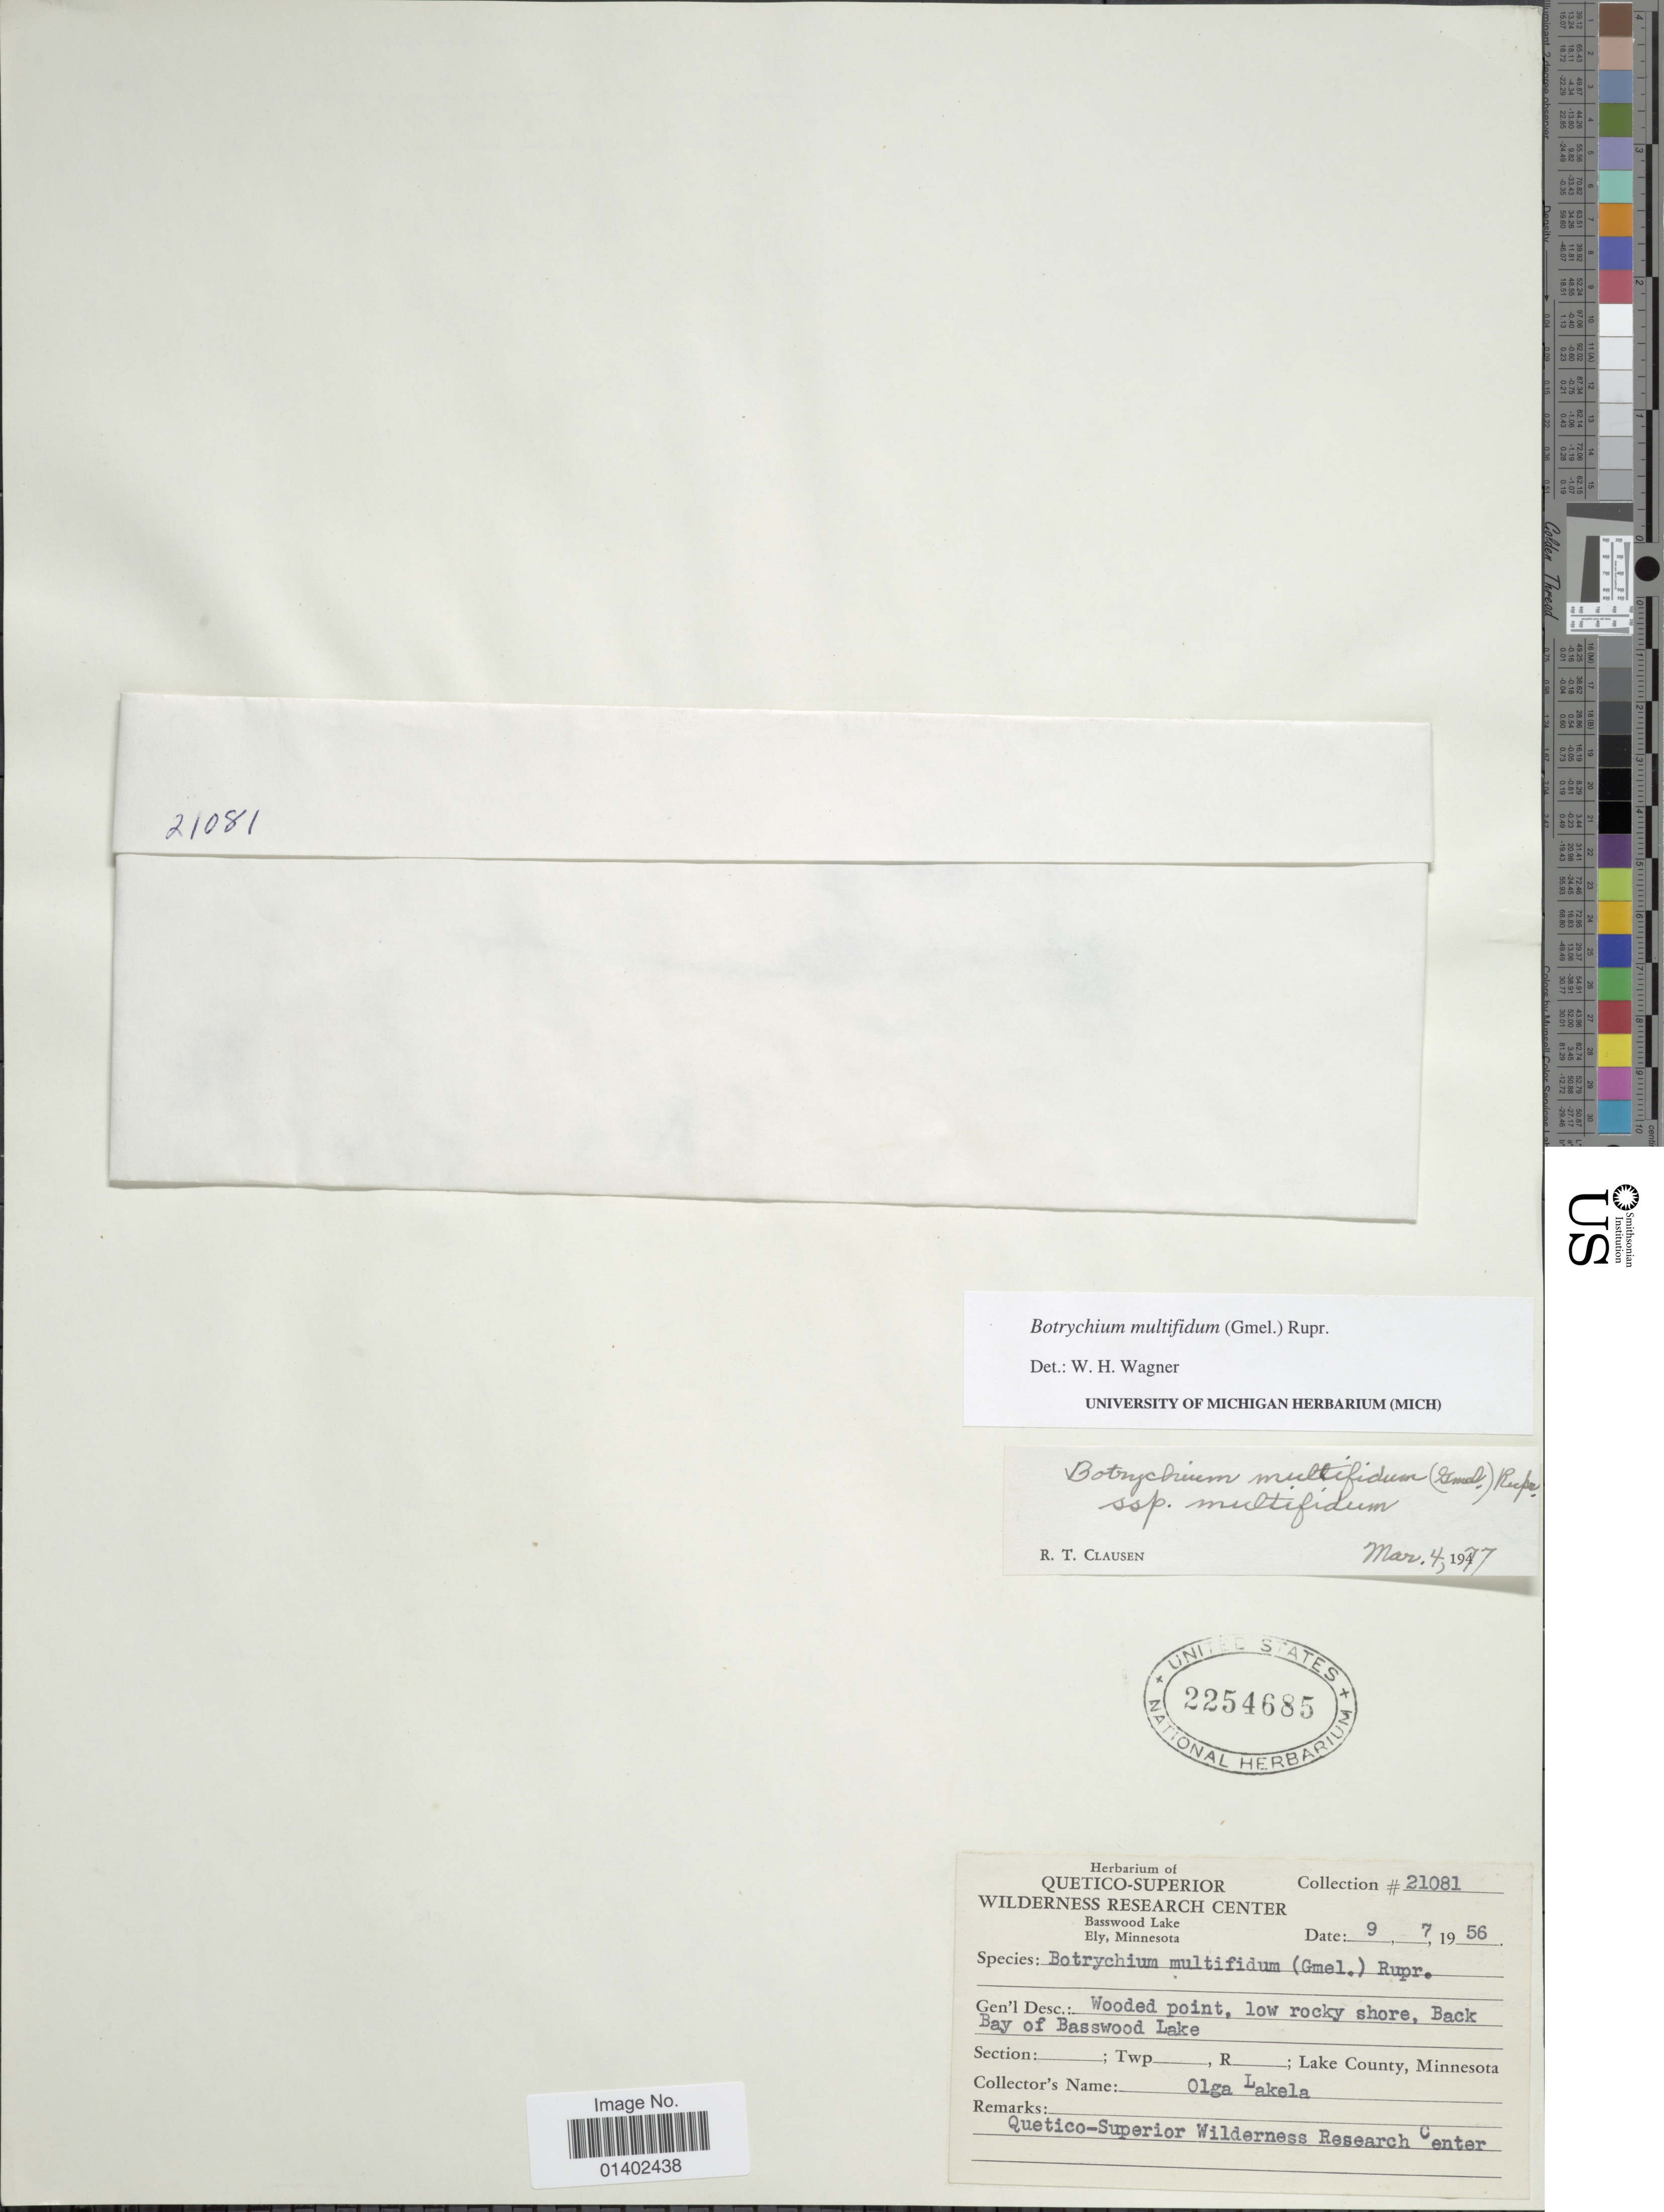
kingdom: Plantae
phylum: Tracheophyta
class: Polypodiopsida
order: Ophioglossales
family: Ophioglossaceae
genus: Botrychium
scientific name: Botrychium multifidum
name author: (J.F. Gmel.) Rupr.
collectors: O. Lakela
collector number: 21081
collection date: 1956-07-09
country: United States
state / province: Minnesota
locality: Back bay of Basswood Lake, Lake County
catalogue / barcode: US 2254685